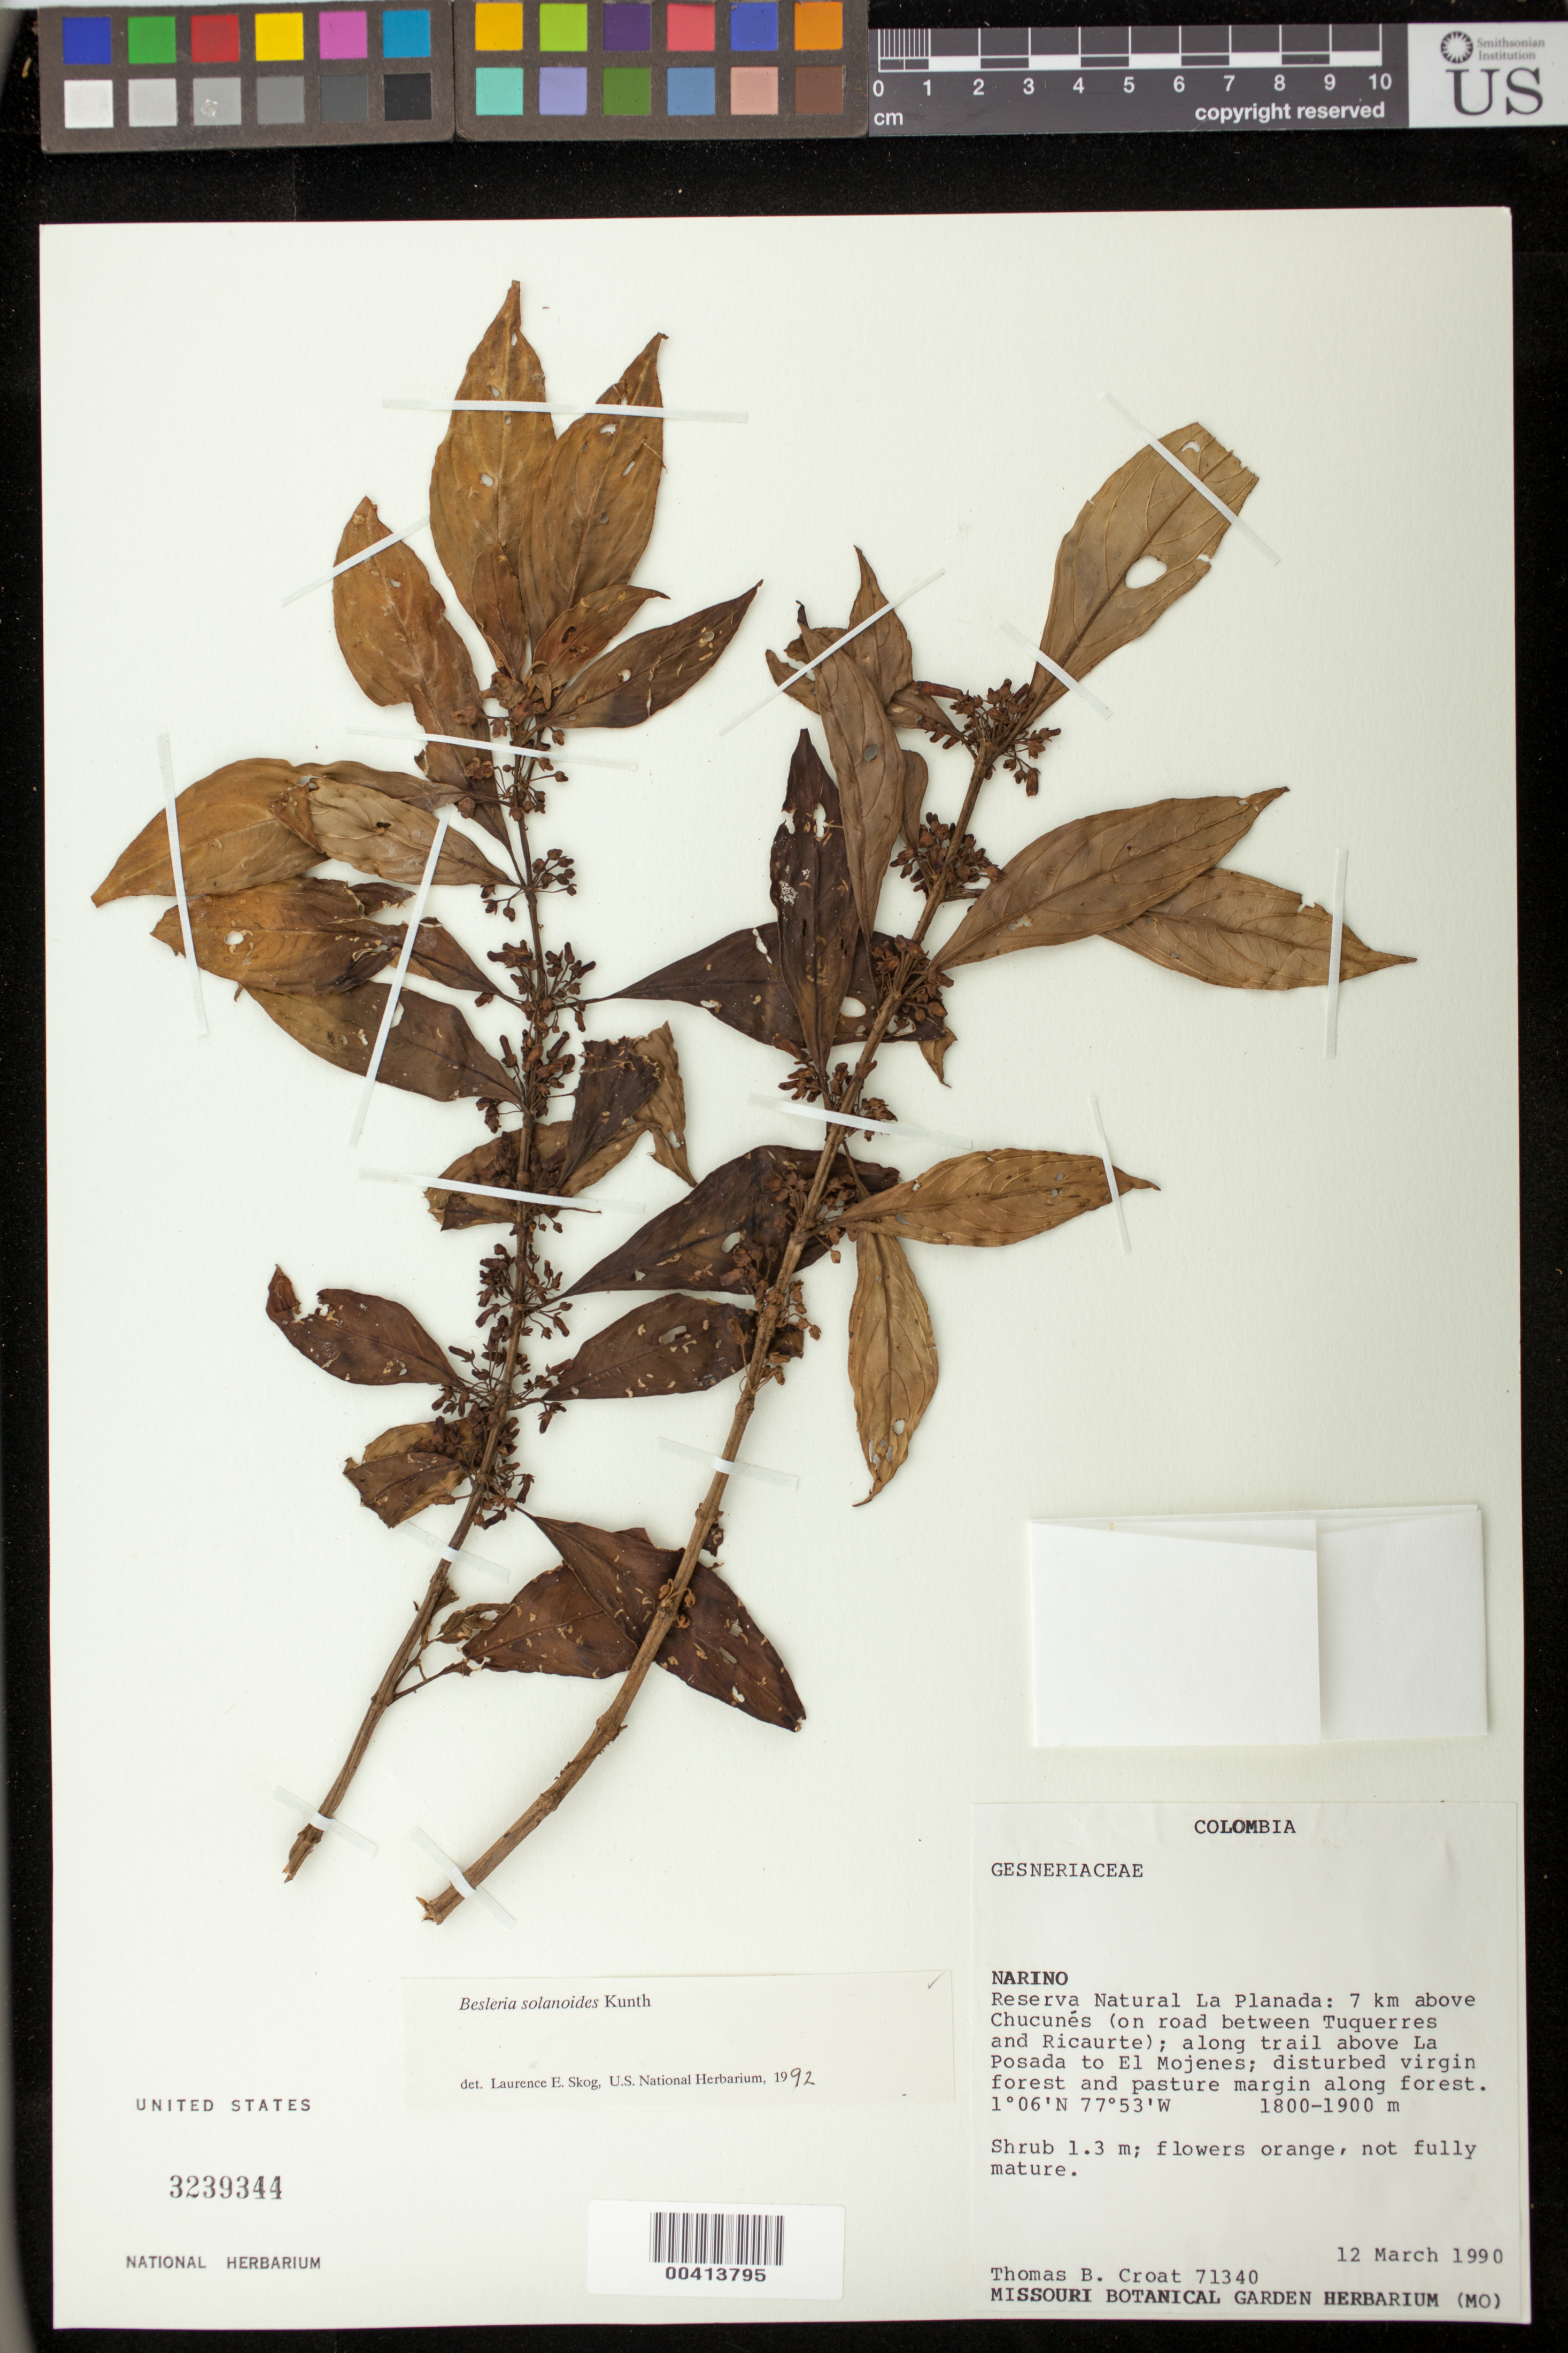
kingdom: Plantae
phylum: Tracheophyta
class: Magnoliopsida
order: Lamiales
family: Gesneriaceae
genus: Besleria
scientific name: Besleria solanoides var. solanoides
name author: Kunth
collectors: T. B. Croat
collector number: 71340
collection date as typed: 12 Mar 1990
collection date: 1990-03-12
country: Colombia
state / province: Nariño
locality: Reserva Natural La Planada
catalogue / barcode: US 3239344